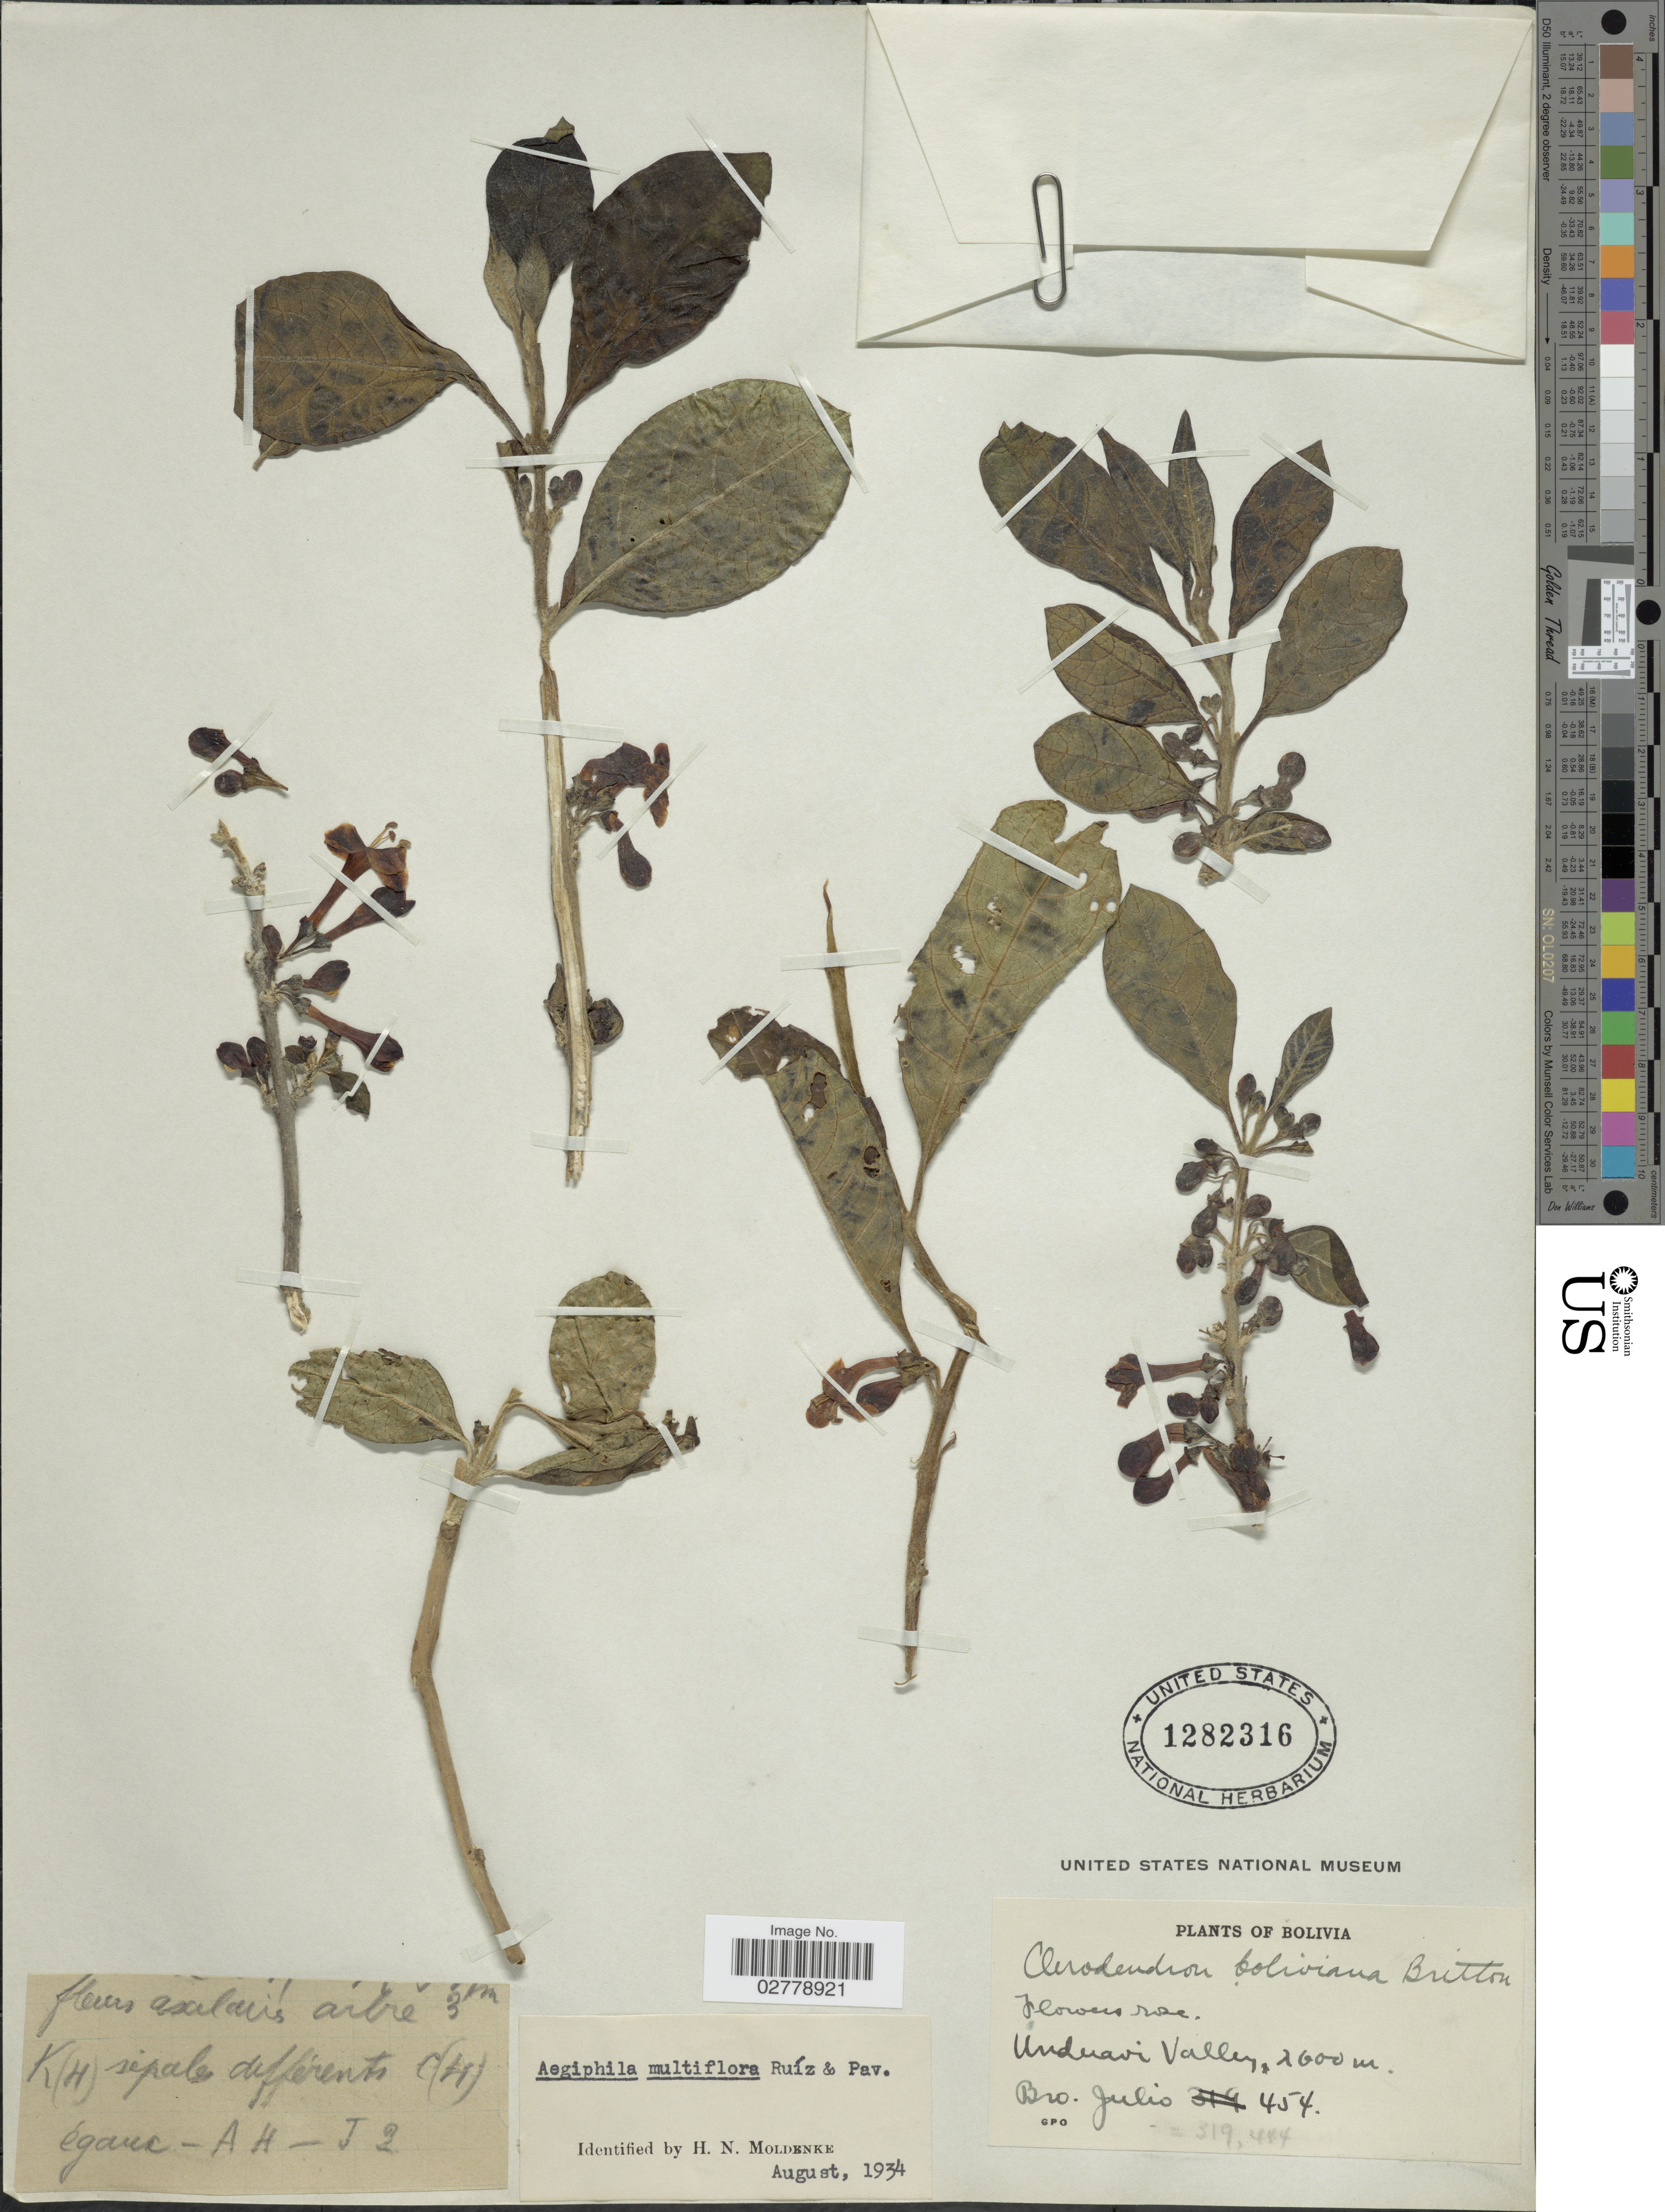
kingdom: Plantae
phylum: Tracheophyta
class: Magnoliopsida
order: Lamiales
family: Lamiaceae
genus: Aegiphila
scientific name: Aegiphila multiflora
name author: Ruiz & Pav.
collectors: Bro. Julio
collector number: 454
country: Bolivia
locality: Unduavi Valley.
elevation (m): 2600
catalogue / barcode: US 1282316